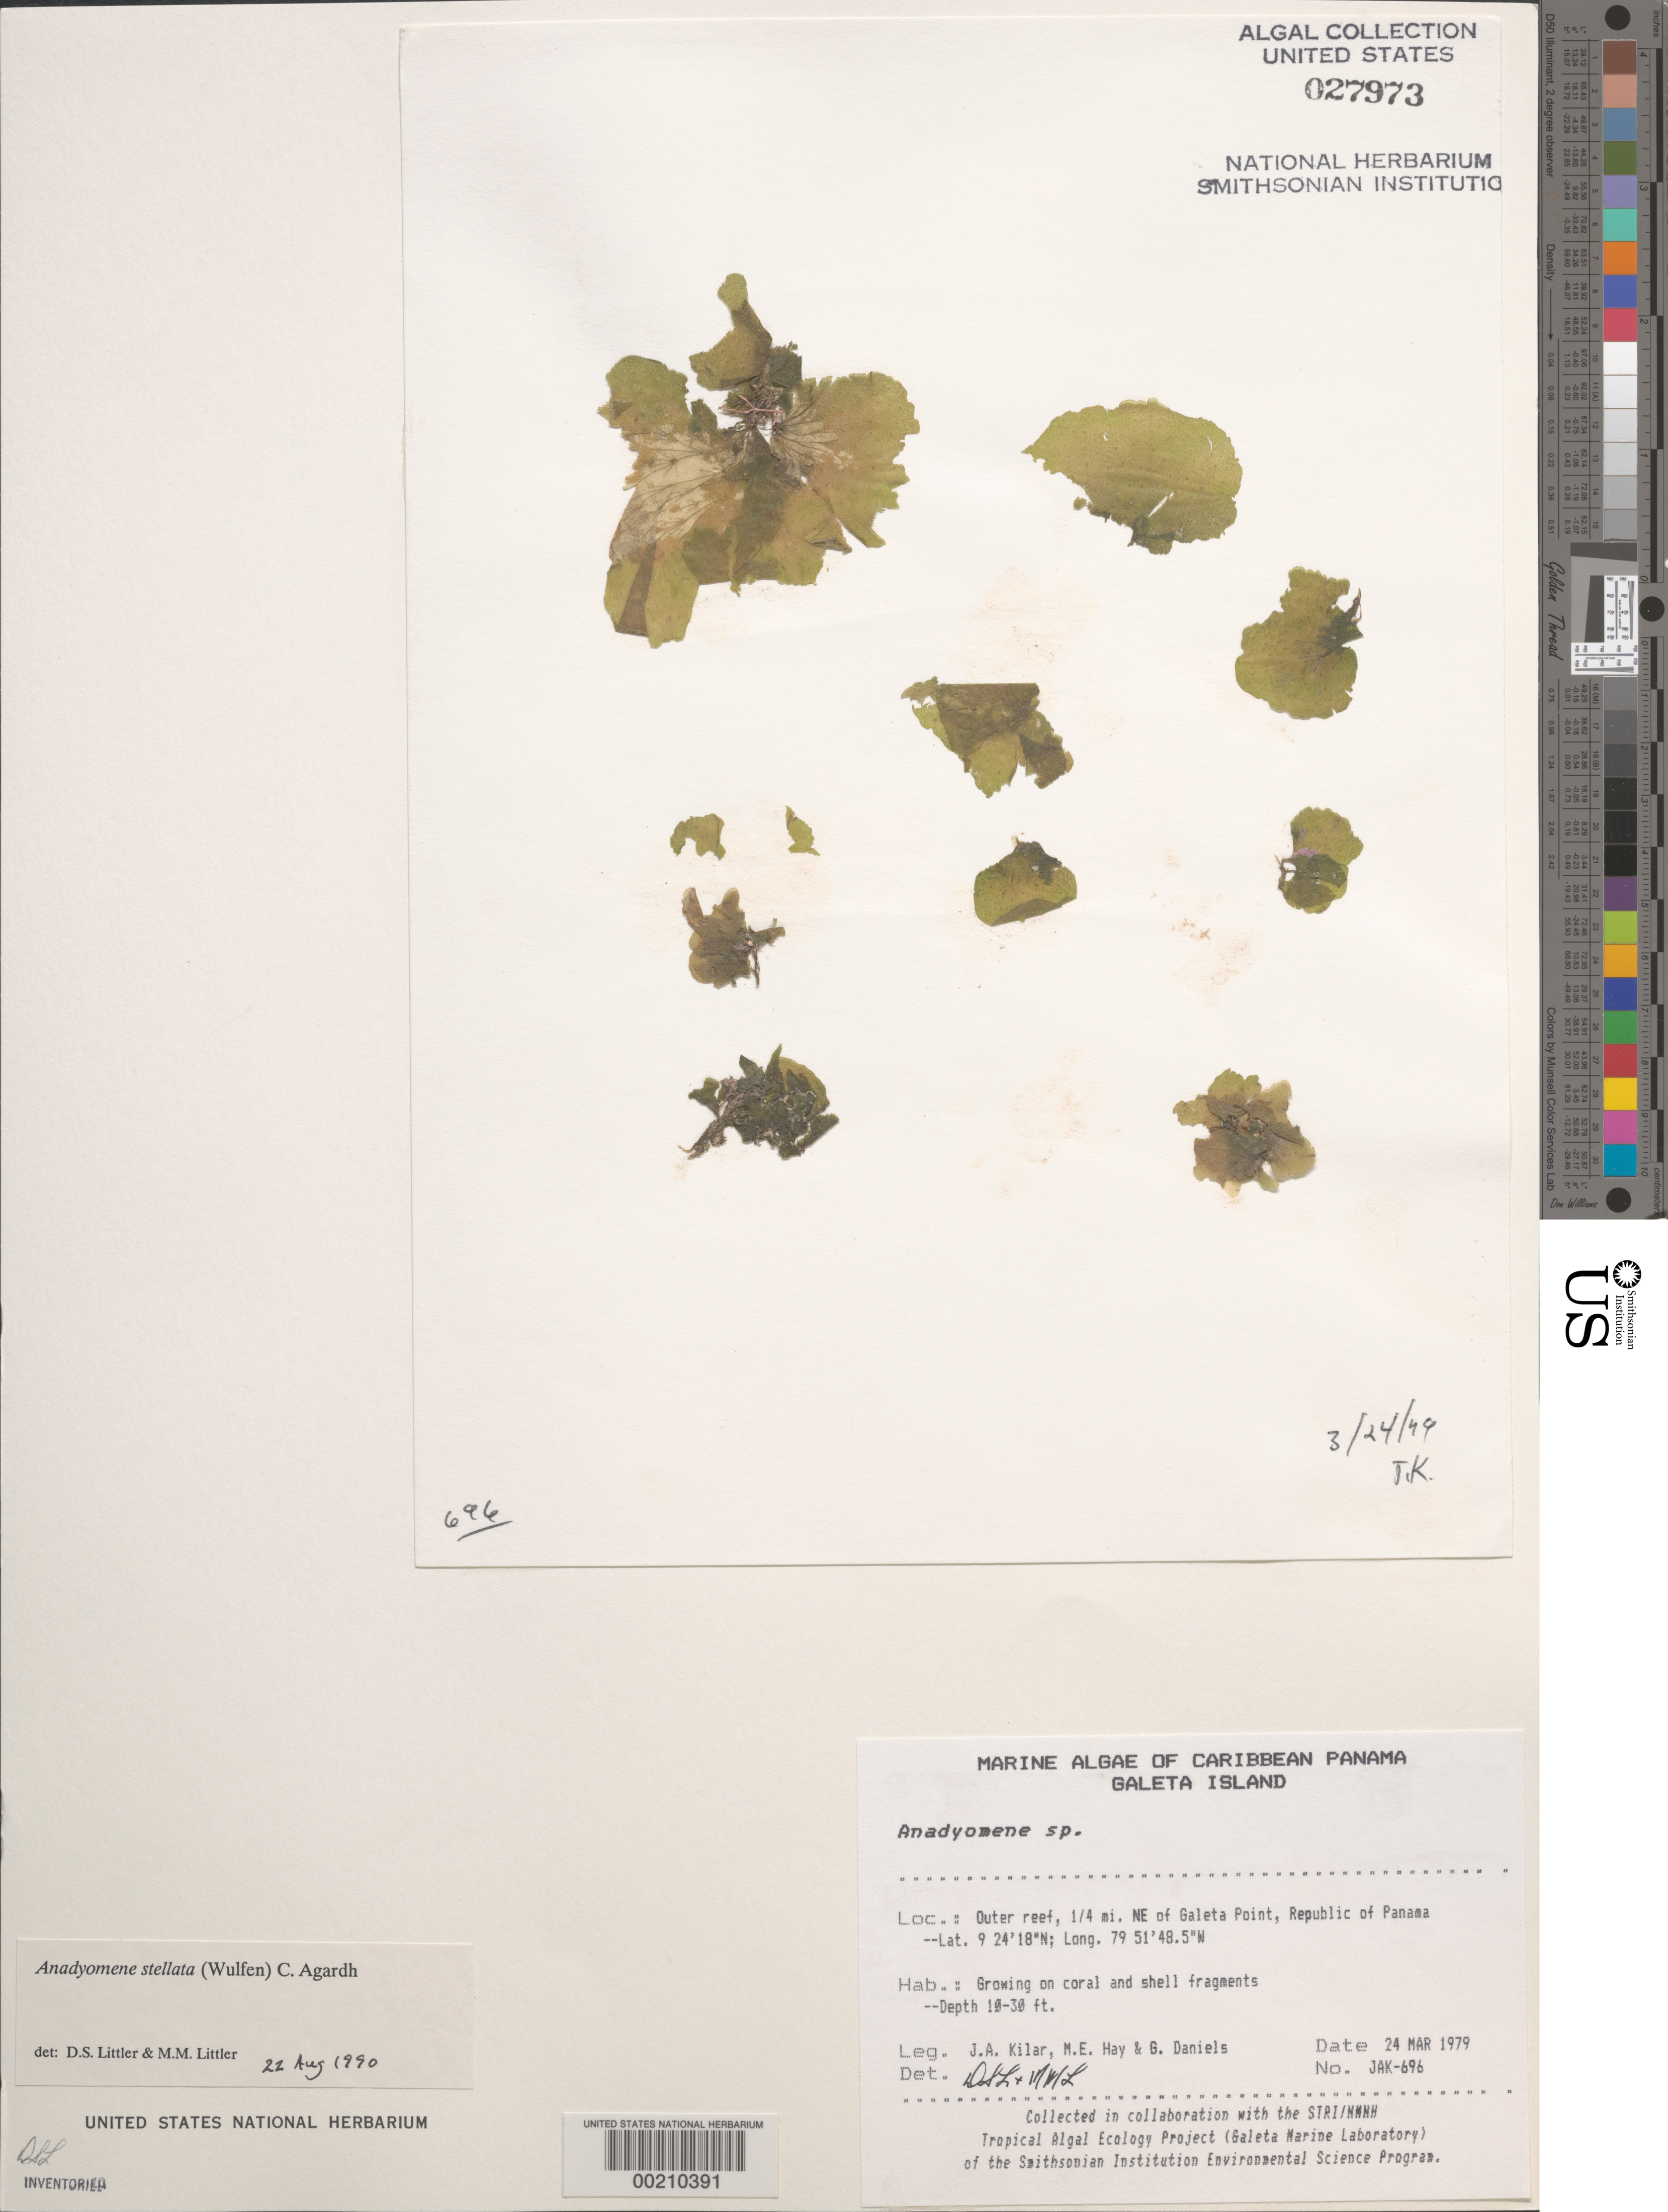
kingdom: Plantae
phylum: Chlorophyta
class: Ulvophyceae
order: Cladophorales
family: Anadyomenaceae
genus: Anadyomene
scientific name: Anadyomene stellata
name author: (Wulfen) C. Agardh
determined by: Littler, D. S.; Littler, M. M.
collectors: J. A. Kilar, M. E. Hay & G. S. Daniels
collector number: JAK-696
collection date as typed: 24 Mar 1979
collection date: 1979-03-24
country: Panama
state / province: Colón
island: Galeta Island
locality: Outer reef 0.25 mile northeast of Galeta Point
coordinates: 9 24'18"N, 79 51'48.5"W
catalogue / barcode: US 27973